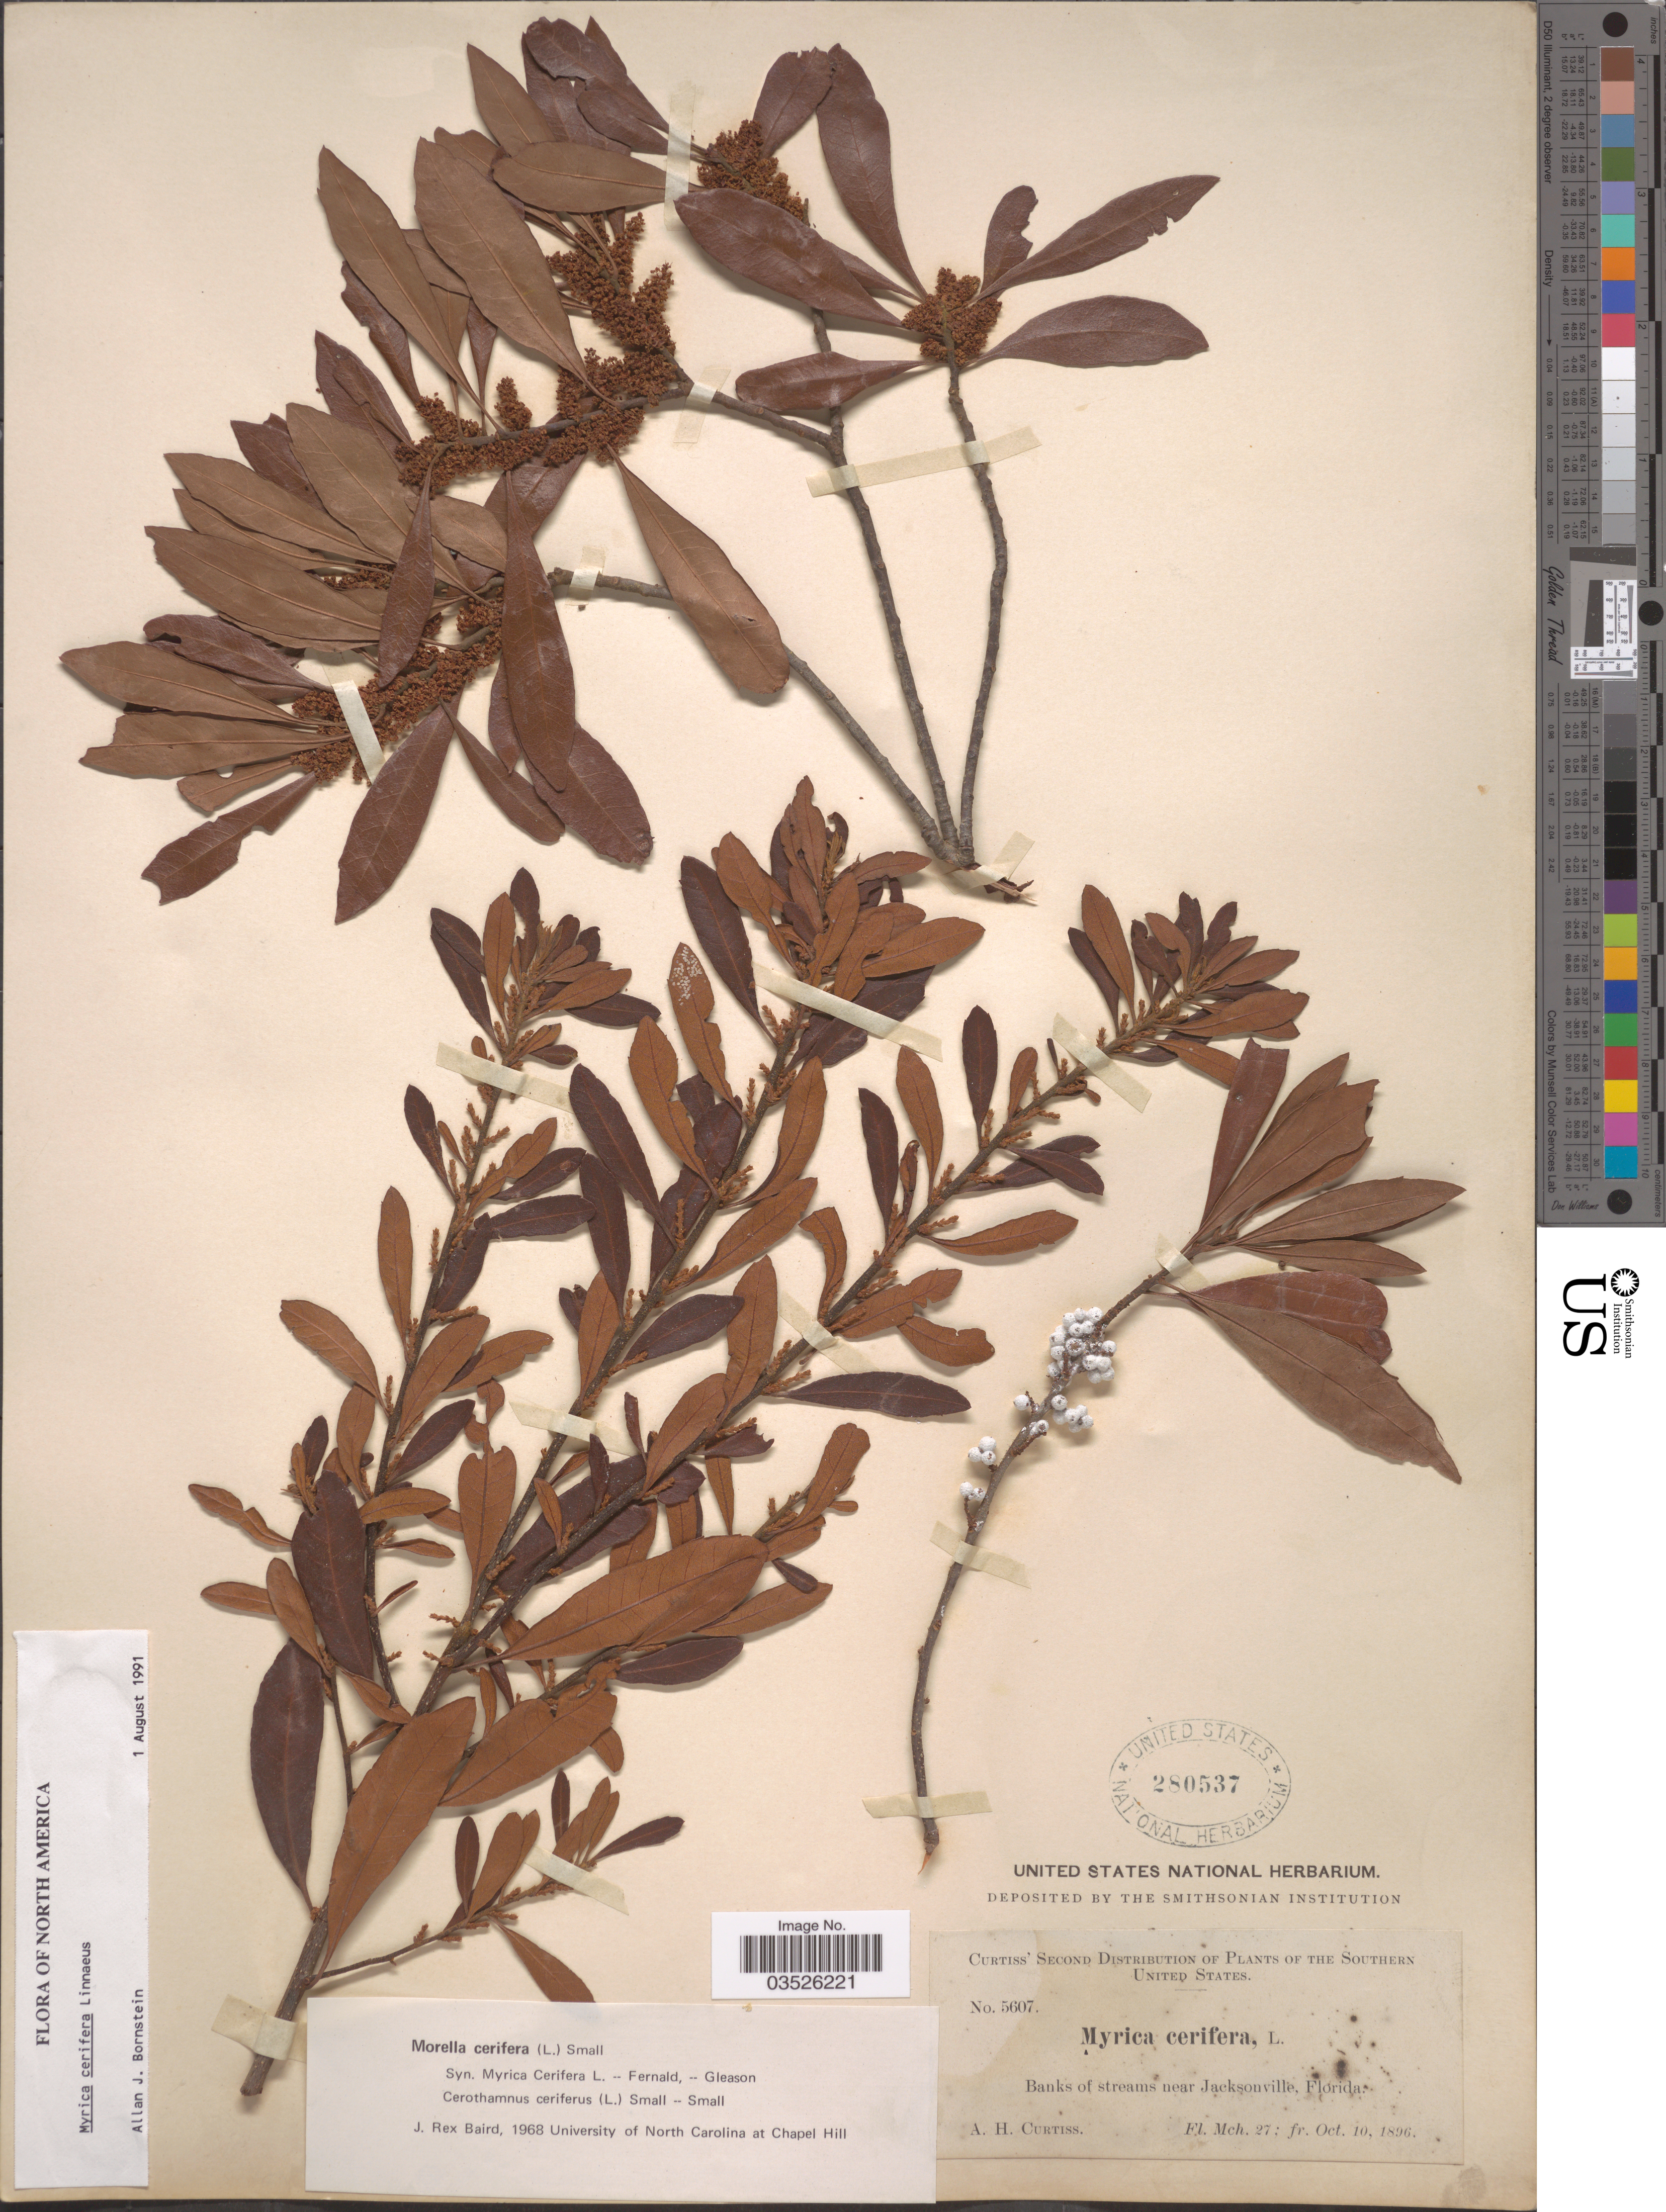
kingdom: Plantae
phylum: Tracheophyta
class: Magnoliopsida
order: Fagales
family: Myricaceae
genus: Morella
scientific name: Morella cerifera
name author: (L.) Small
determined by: Baird, James Rex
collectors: A. H. Curtiss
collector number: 5607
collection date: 1896-03-27/1896-10-10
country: United States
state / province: Florida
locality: The Southern United States. Banks of streams near Jacksonville.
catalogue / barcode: US 280537